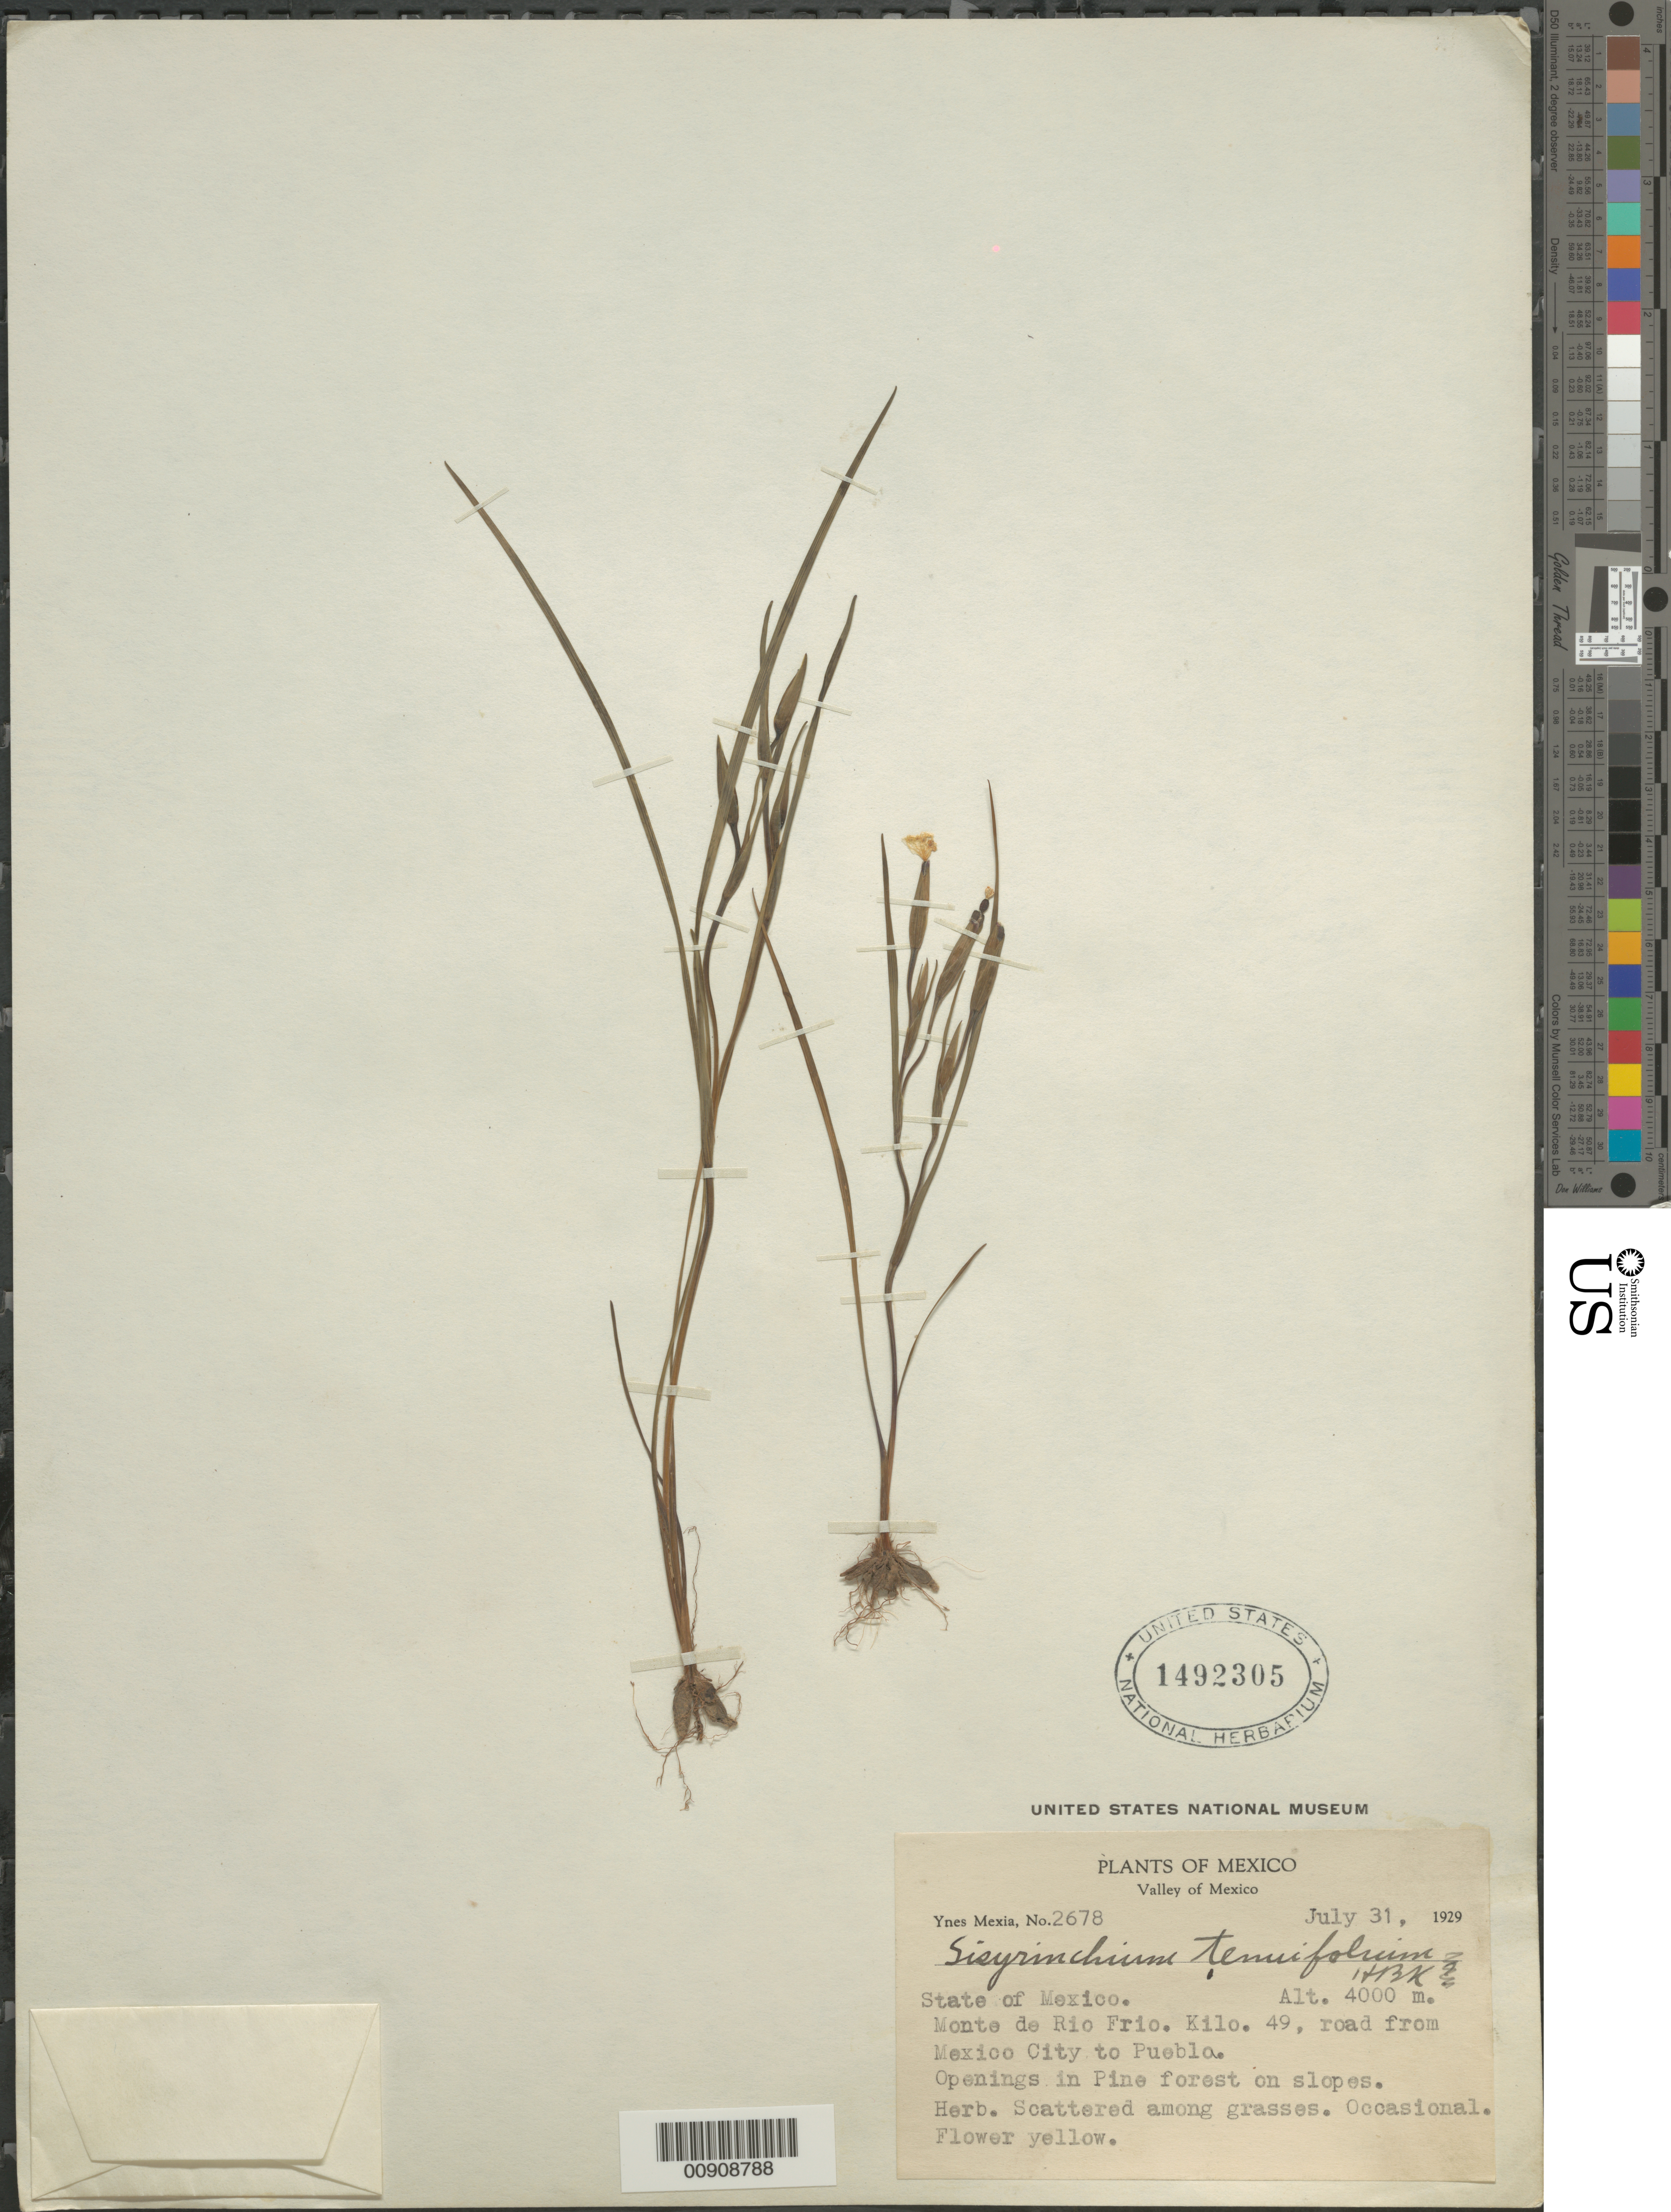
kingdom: Plantae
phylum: Tracheophyta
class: Liliopsida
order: Asparagales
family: Iridaceae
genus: Sisyrinchium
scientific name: Sisyrinchium tenuifolium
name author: Humb. & Bonpl. ex Willd.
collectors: Y. Mexia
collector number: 2678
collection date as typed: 31 Jul 1929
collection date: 1929-07-31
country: Mexico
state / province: México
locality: State of Mexico. Monte de Río Frío. Km 49, road from Mexico City to Puebla.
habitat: Scattered among grasses. Openings in pine forest on slopes.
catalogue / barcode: US 1492305